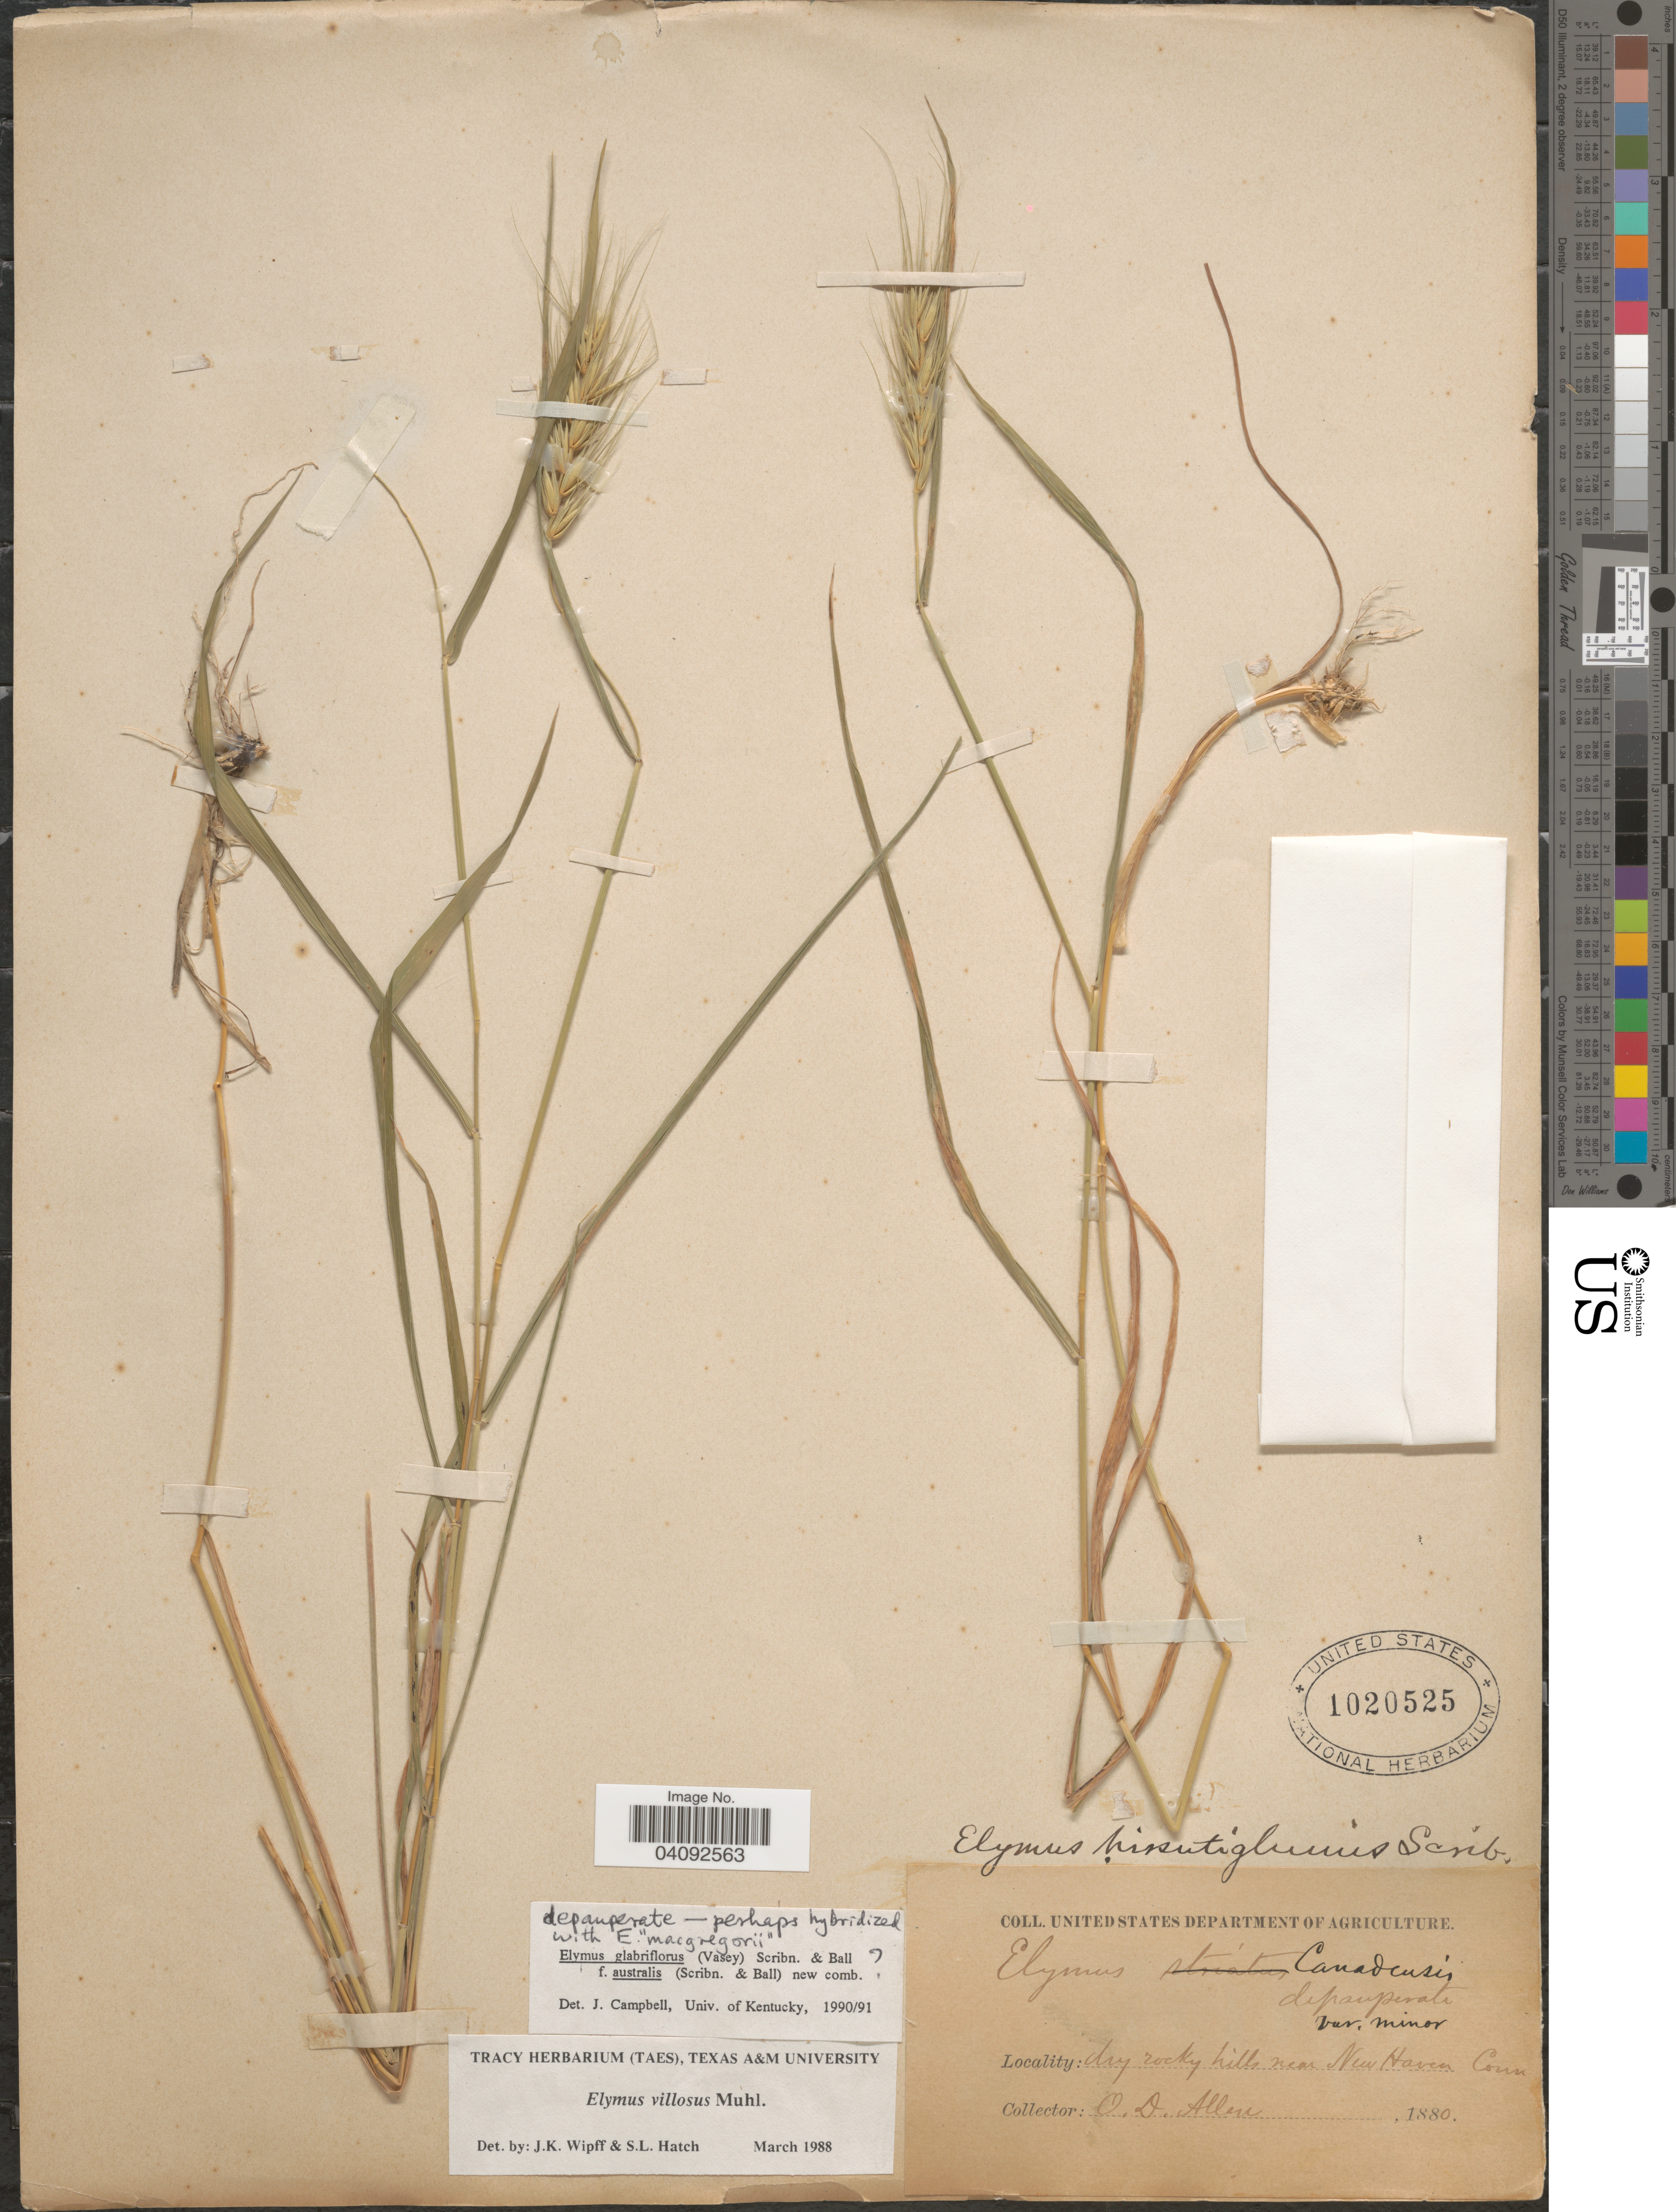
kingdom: Plantae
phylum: Tracheophyta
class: Liliopsida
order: Poales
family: Poaceae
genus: Elymus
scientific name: Elymus glabriflorus var. australis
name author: (Scribn. & C.R. Ball) J.J.N. Campb.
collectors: O. D. Allen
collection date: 1880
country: United States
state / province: Connecticut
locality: Dry rocky hills near New Haven.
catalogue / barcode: US 1020525